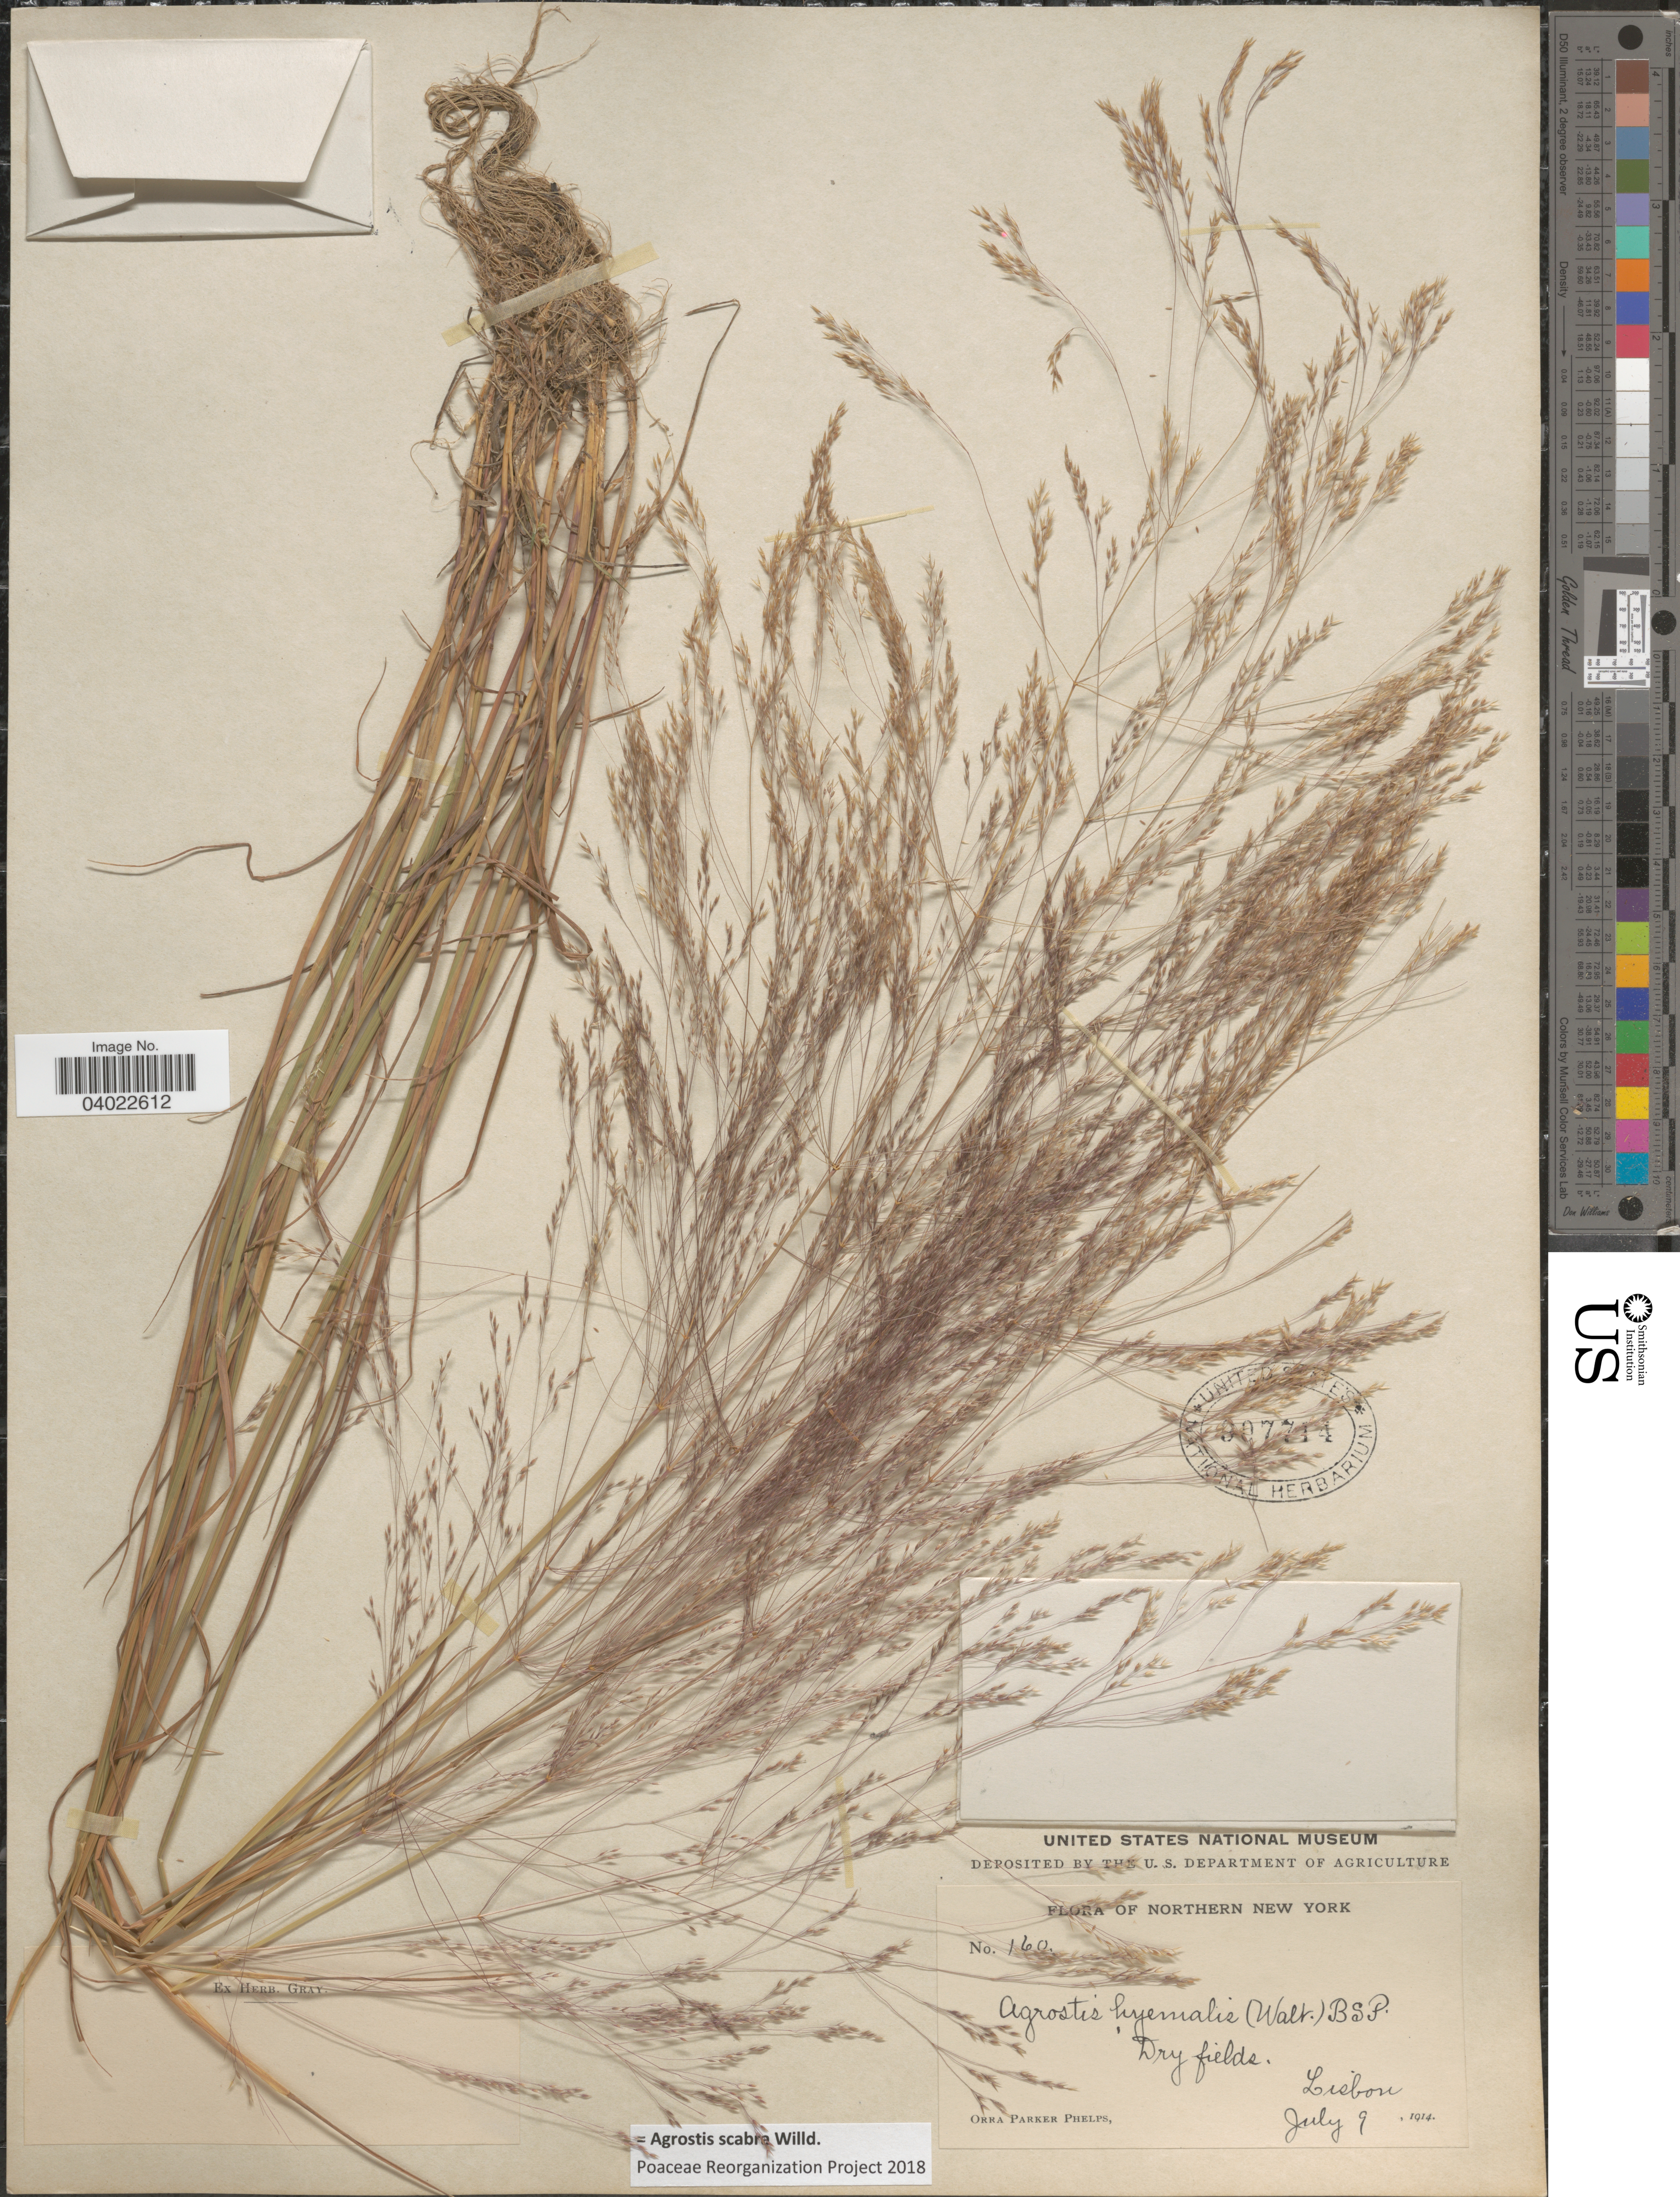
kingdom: Plantae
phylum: Tracheophyta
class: Liliopsida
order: Poales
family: Poaceae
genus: Agrostis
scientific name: Agrostis scabra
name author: Willd.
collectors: O. P. Phelps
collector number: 160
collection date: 1914-07-09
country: United States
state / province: New York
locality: Northern New York. Lisbon.